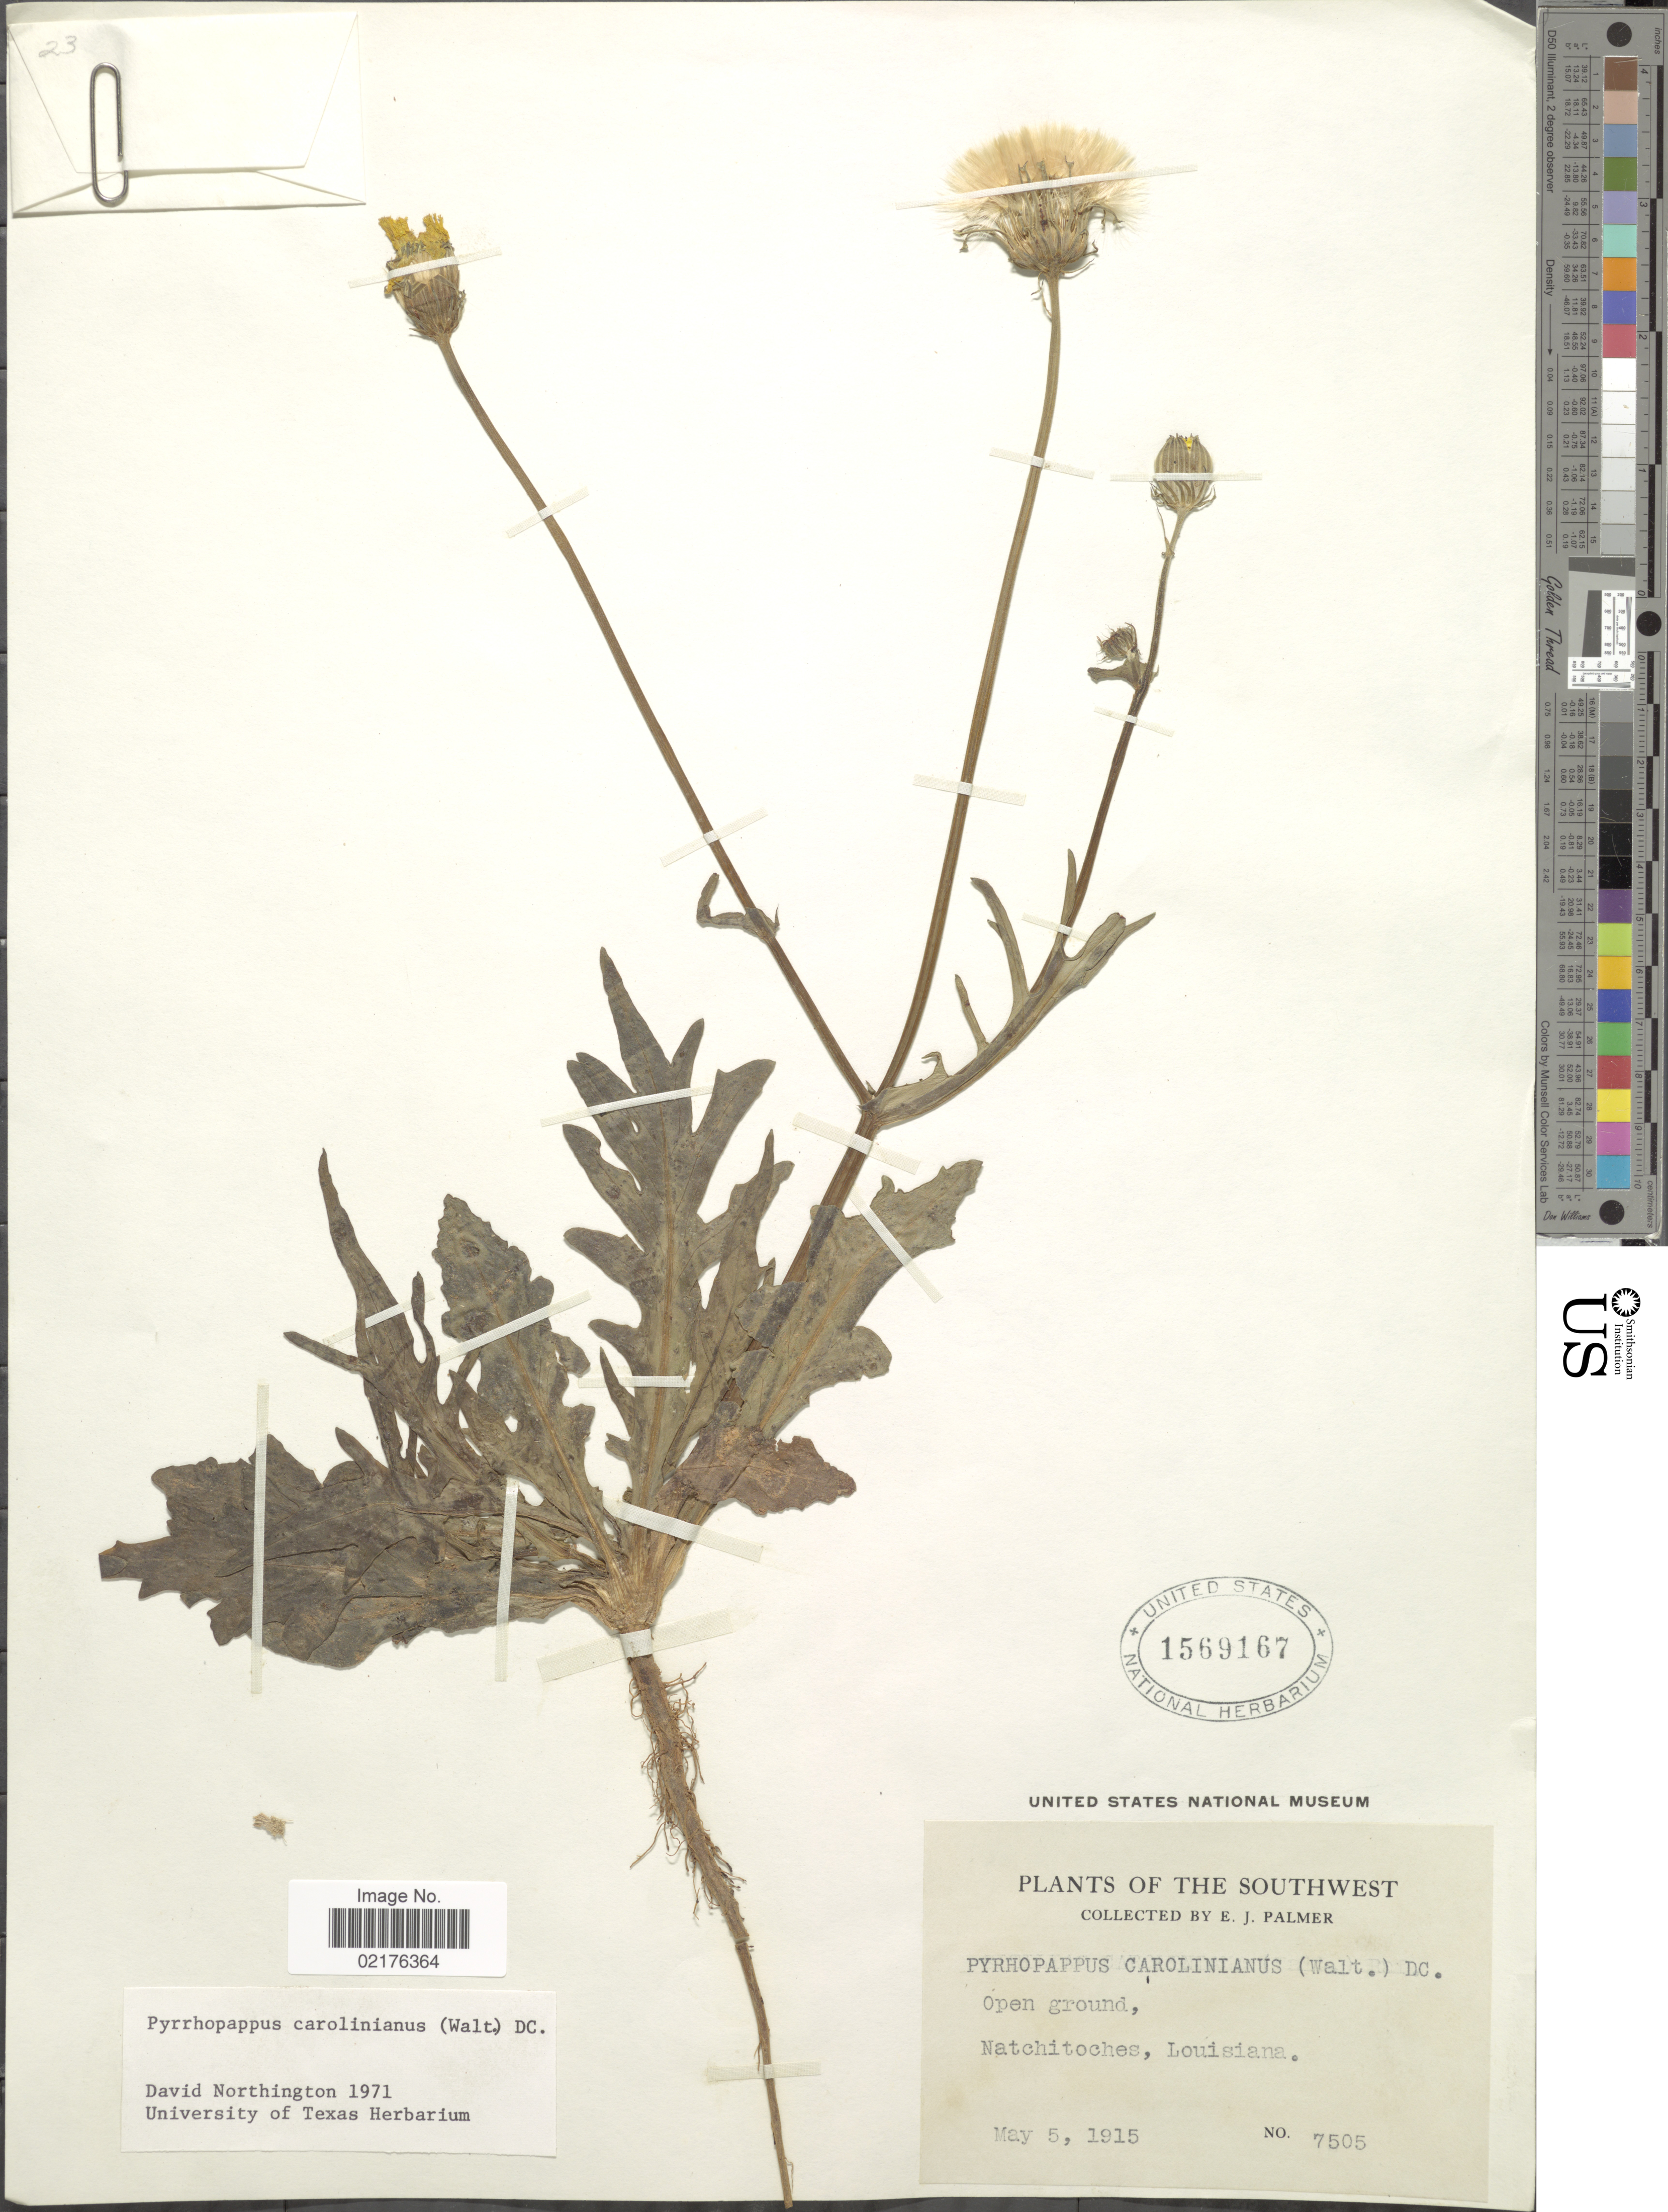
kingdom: Plantae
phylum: Tracheophyta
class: Magnoliopsida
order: Asterales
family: Asteraceae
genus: Pyrrhopappus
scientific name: Pyrrhopappus carolinianus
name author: (Walter) DC.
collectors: E. J. Palmer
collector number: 7505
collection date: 1915-05-05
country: United States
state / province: Louisiana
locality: The Southwest, Natchitoches, Louisiana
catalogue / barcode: US 1569167